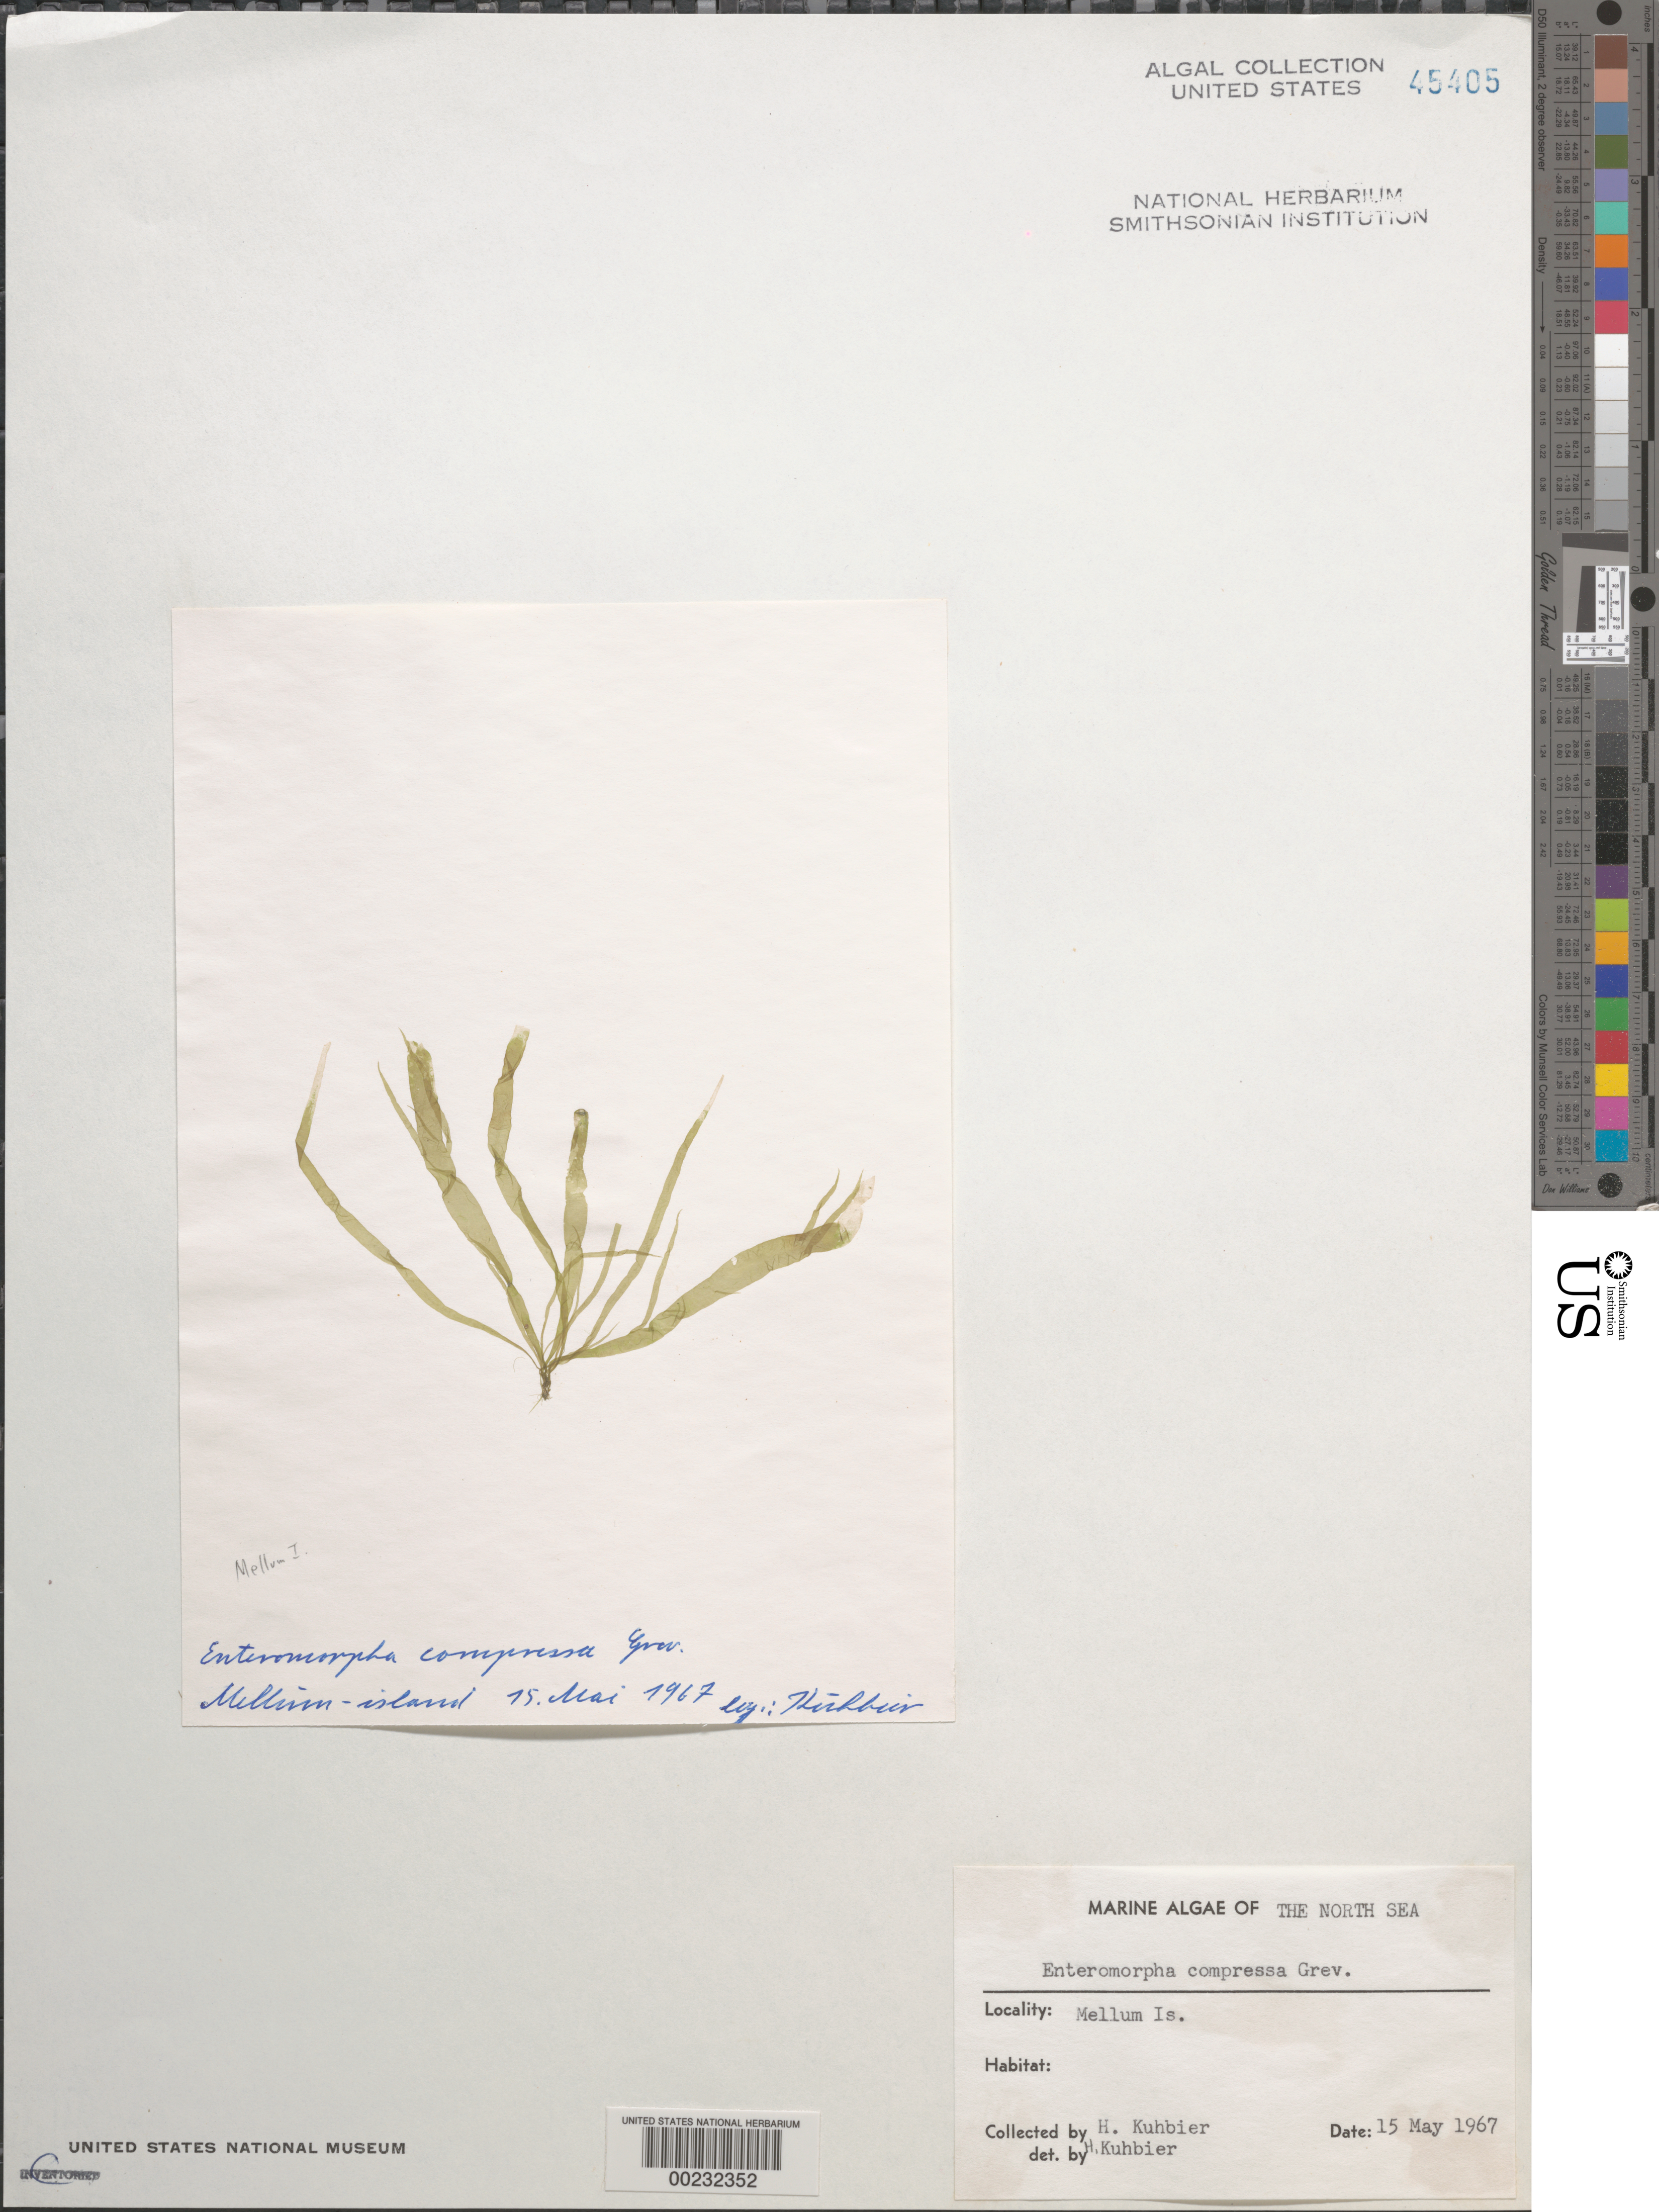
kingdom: Plantae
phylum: Chlorophyta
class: Ulvophyceae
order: Ulvales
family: Ulvaceae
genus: Ulva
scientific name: Ulva compressa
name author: L.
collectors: H. Kuhbier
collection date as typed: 15 May 1967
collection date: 1967-05-15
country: Germany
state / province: Niedersachsen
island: Mellum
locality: North Sea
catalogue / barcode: US 45405